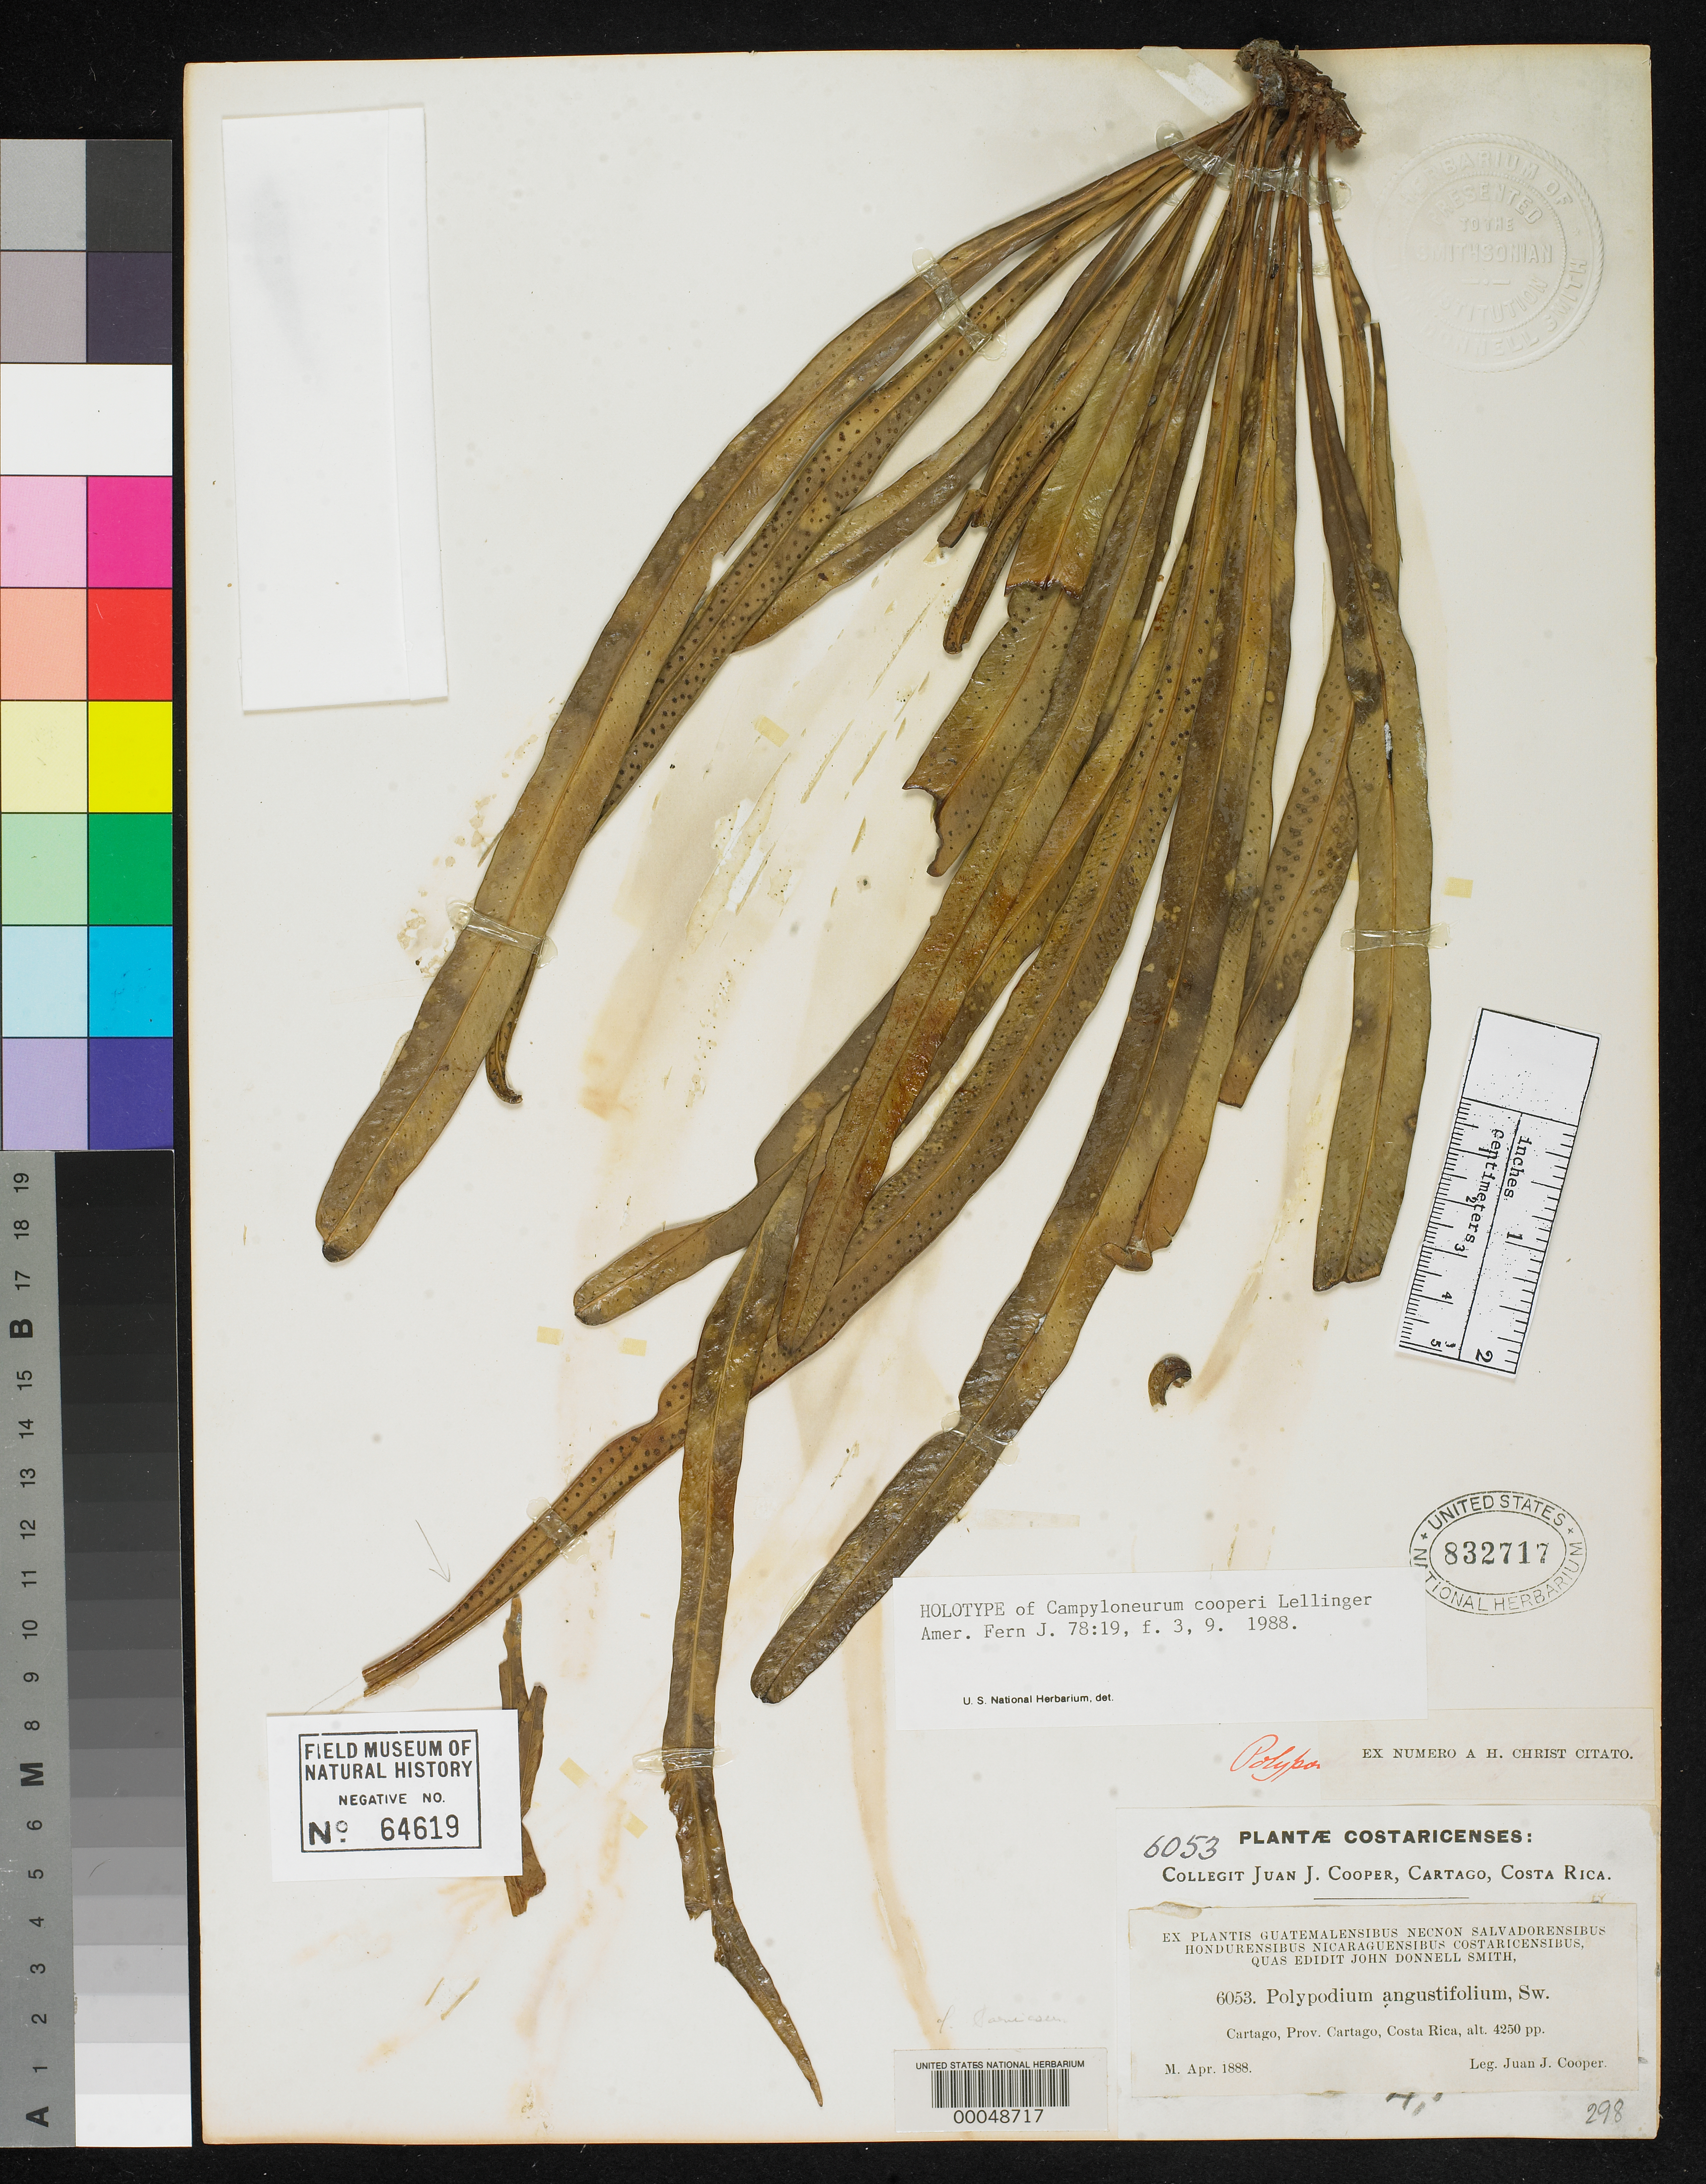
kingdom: Plantae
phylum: Tracheophyta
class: Polypodiopsida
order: Polypodiales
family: Polypodiaceae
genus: Campyloneurum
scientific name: Campyloneurum cooperi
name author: Lellinger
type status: Holotype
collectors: J. J. Cooper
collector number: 6053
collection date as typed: Apr 1888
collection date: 1888-04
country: Costa Rica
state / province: Cartago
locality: Cartago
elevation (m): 4250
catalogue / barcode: US 832717